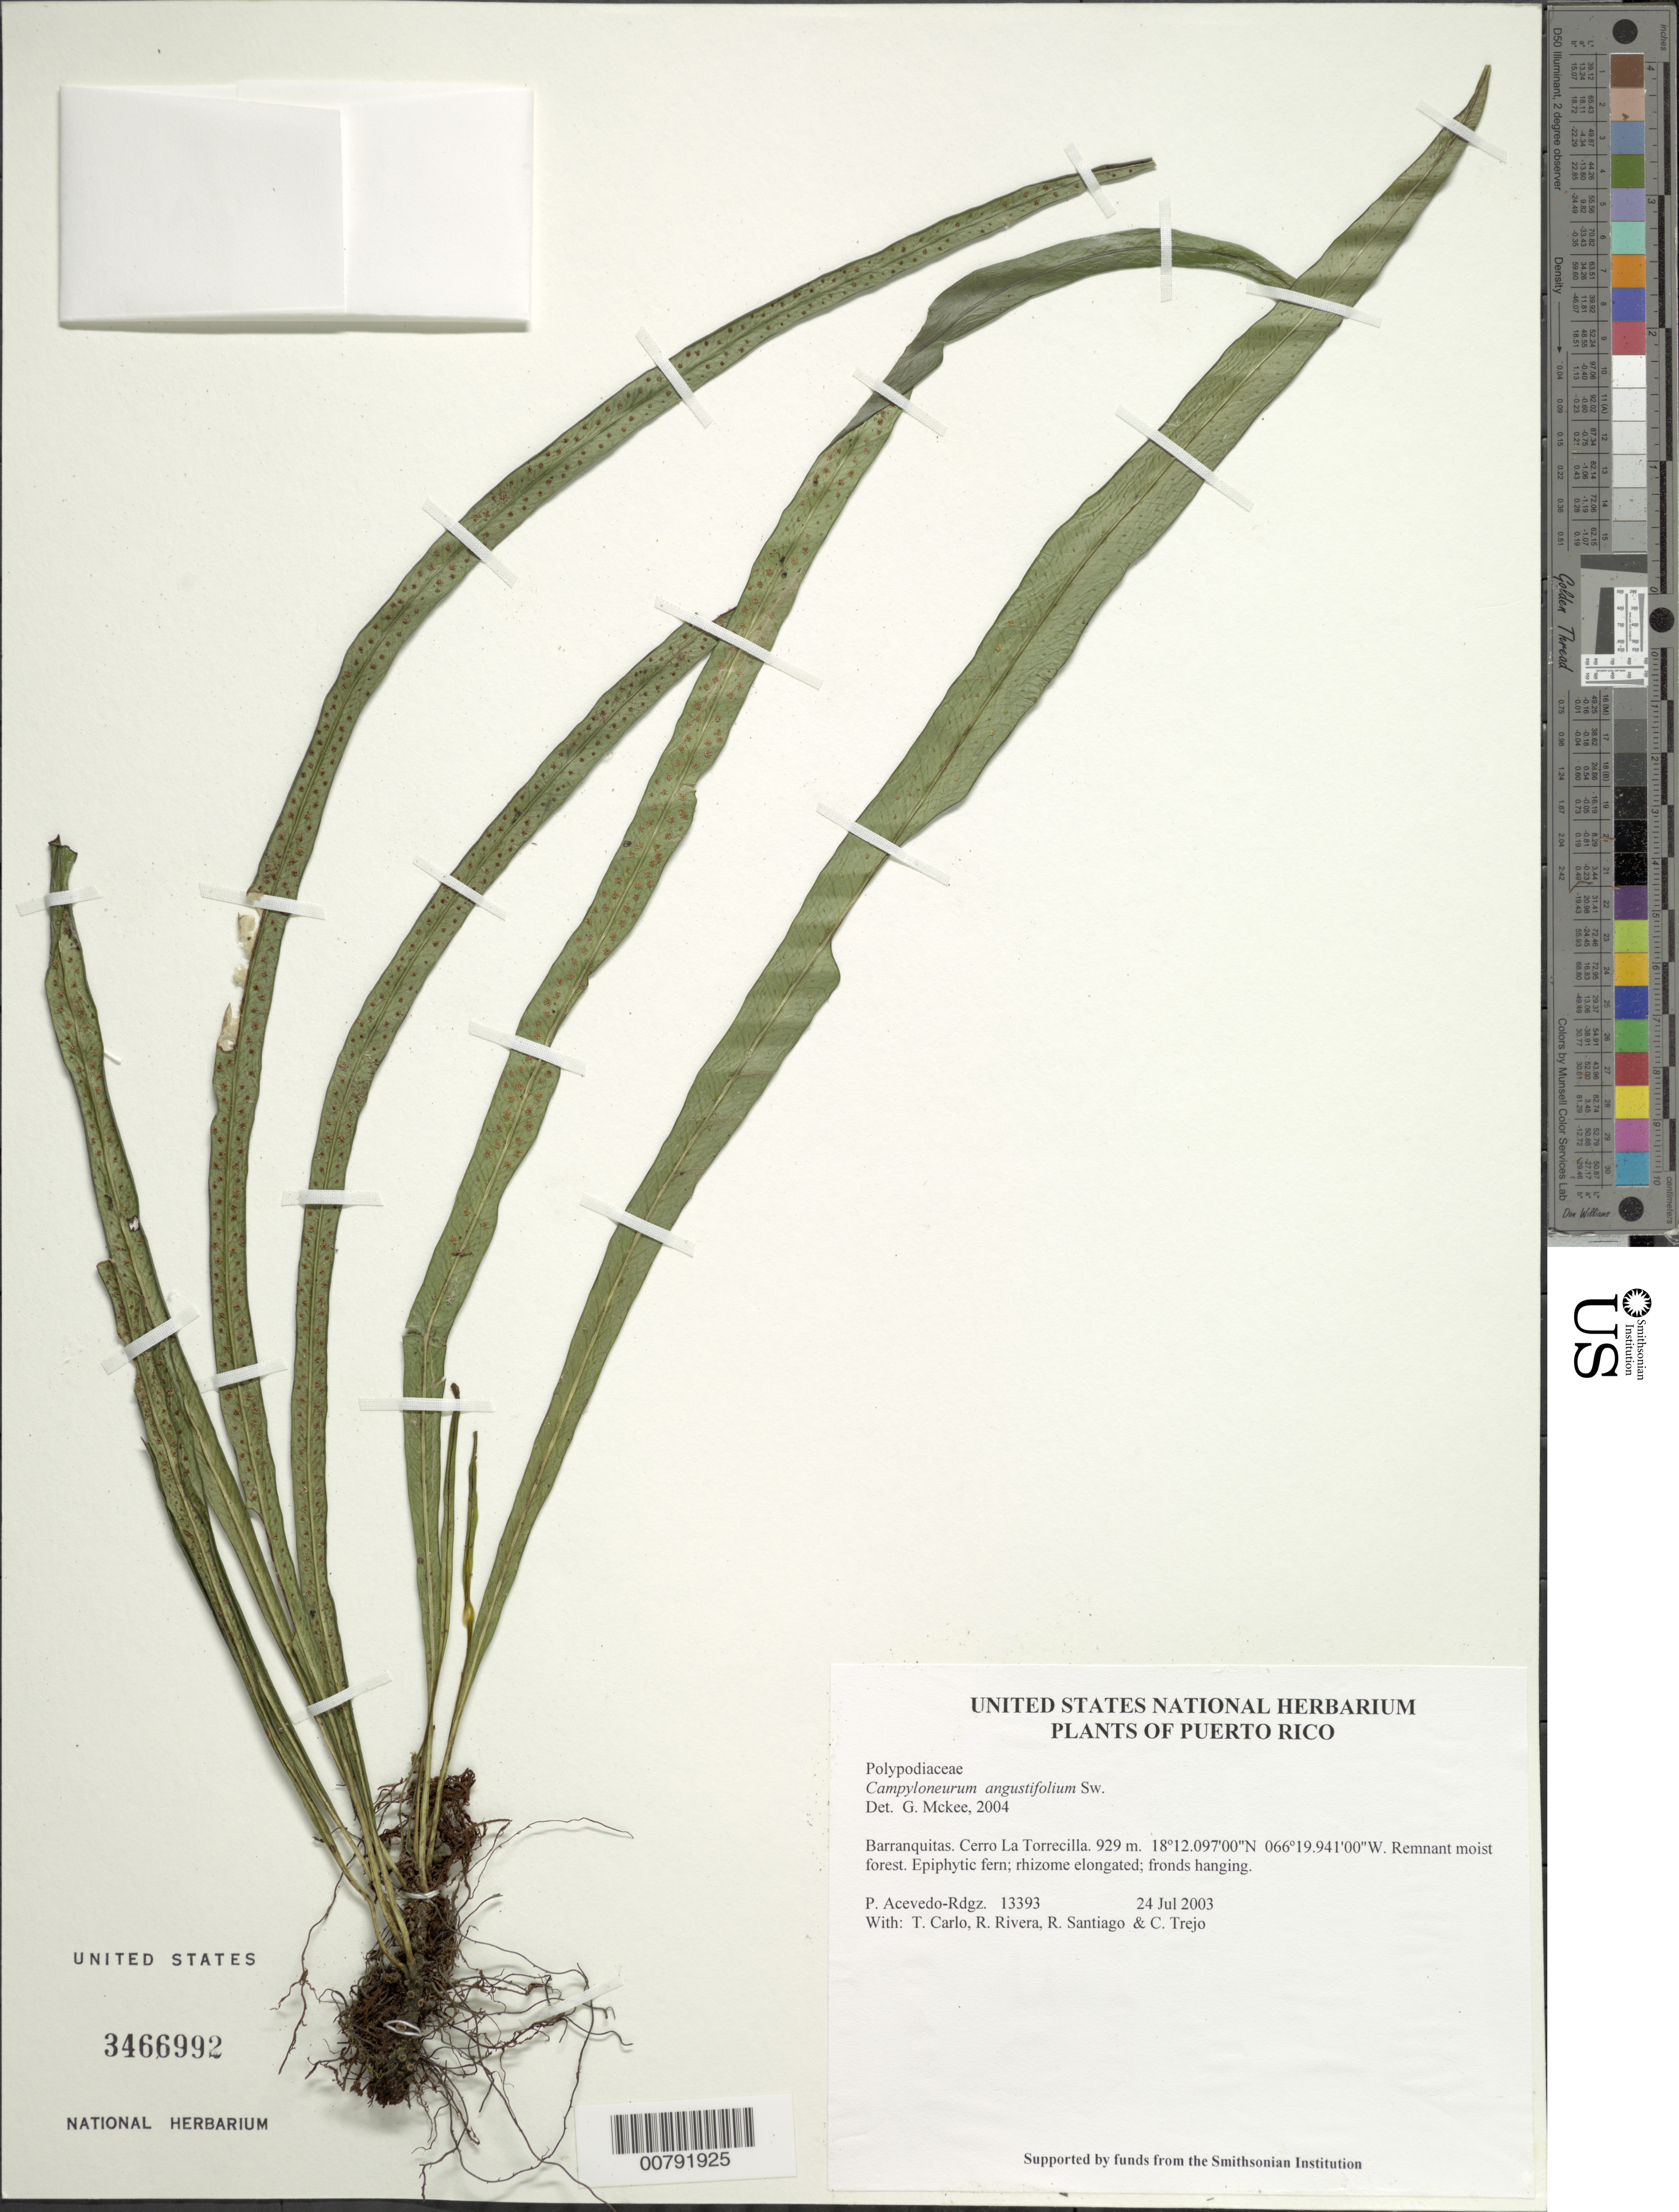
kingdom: Plantae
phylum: Tracheophyta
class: Polypodiopsida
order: Polypodiales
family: Polypodiaceae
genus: Campyloneurum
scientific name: Campyloneurum angustifolium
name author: (Sw.) Fée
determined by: McKee, G. S., (US), NMNH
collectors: P. Acevedo-Rodr., T. Carlo, R. Rivera, R. Santiago & C. Trejo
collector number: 13393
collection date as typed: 24 Jul 2003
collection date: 2003-07-24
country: Puerto Rico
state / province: Barranquitas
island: Puerto Rico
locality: Barranquitas. Cerro La Torrecilla.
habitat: Remnant moist forest.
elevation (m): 929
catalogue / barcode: US 3466992